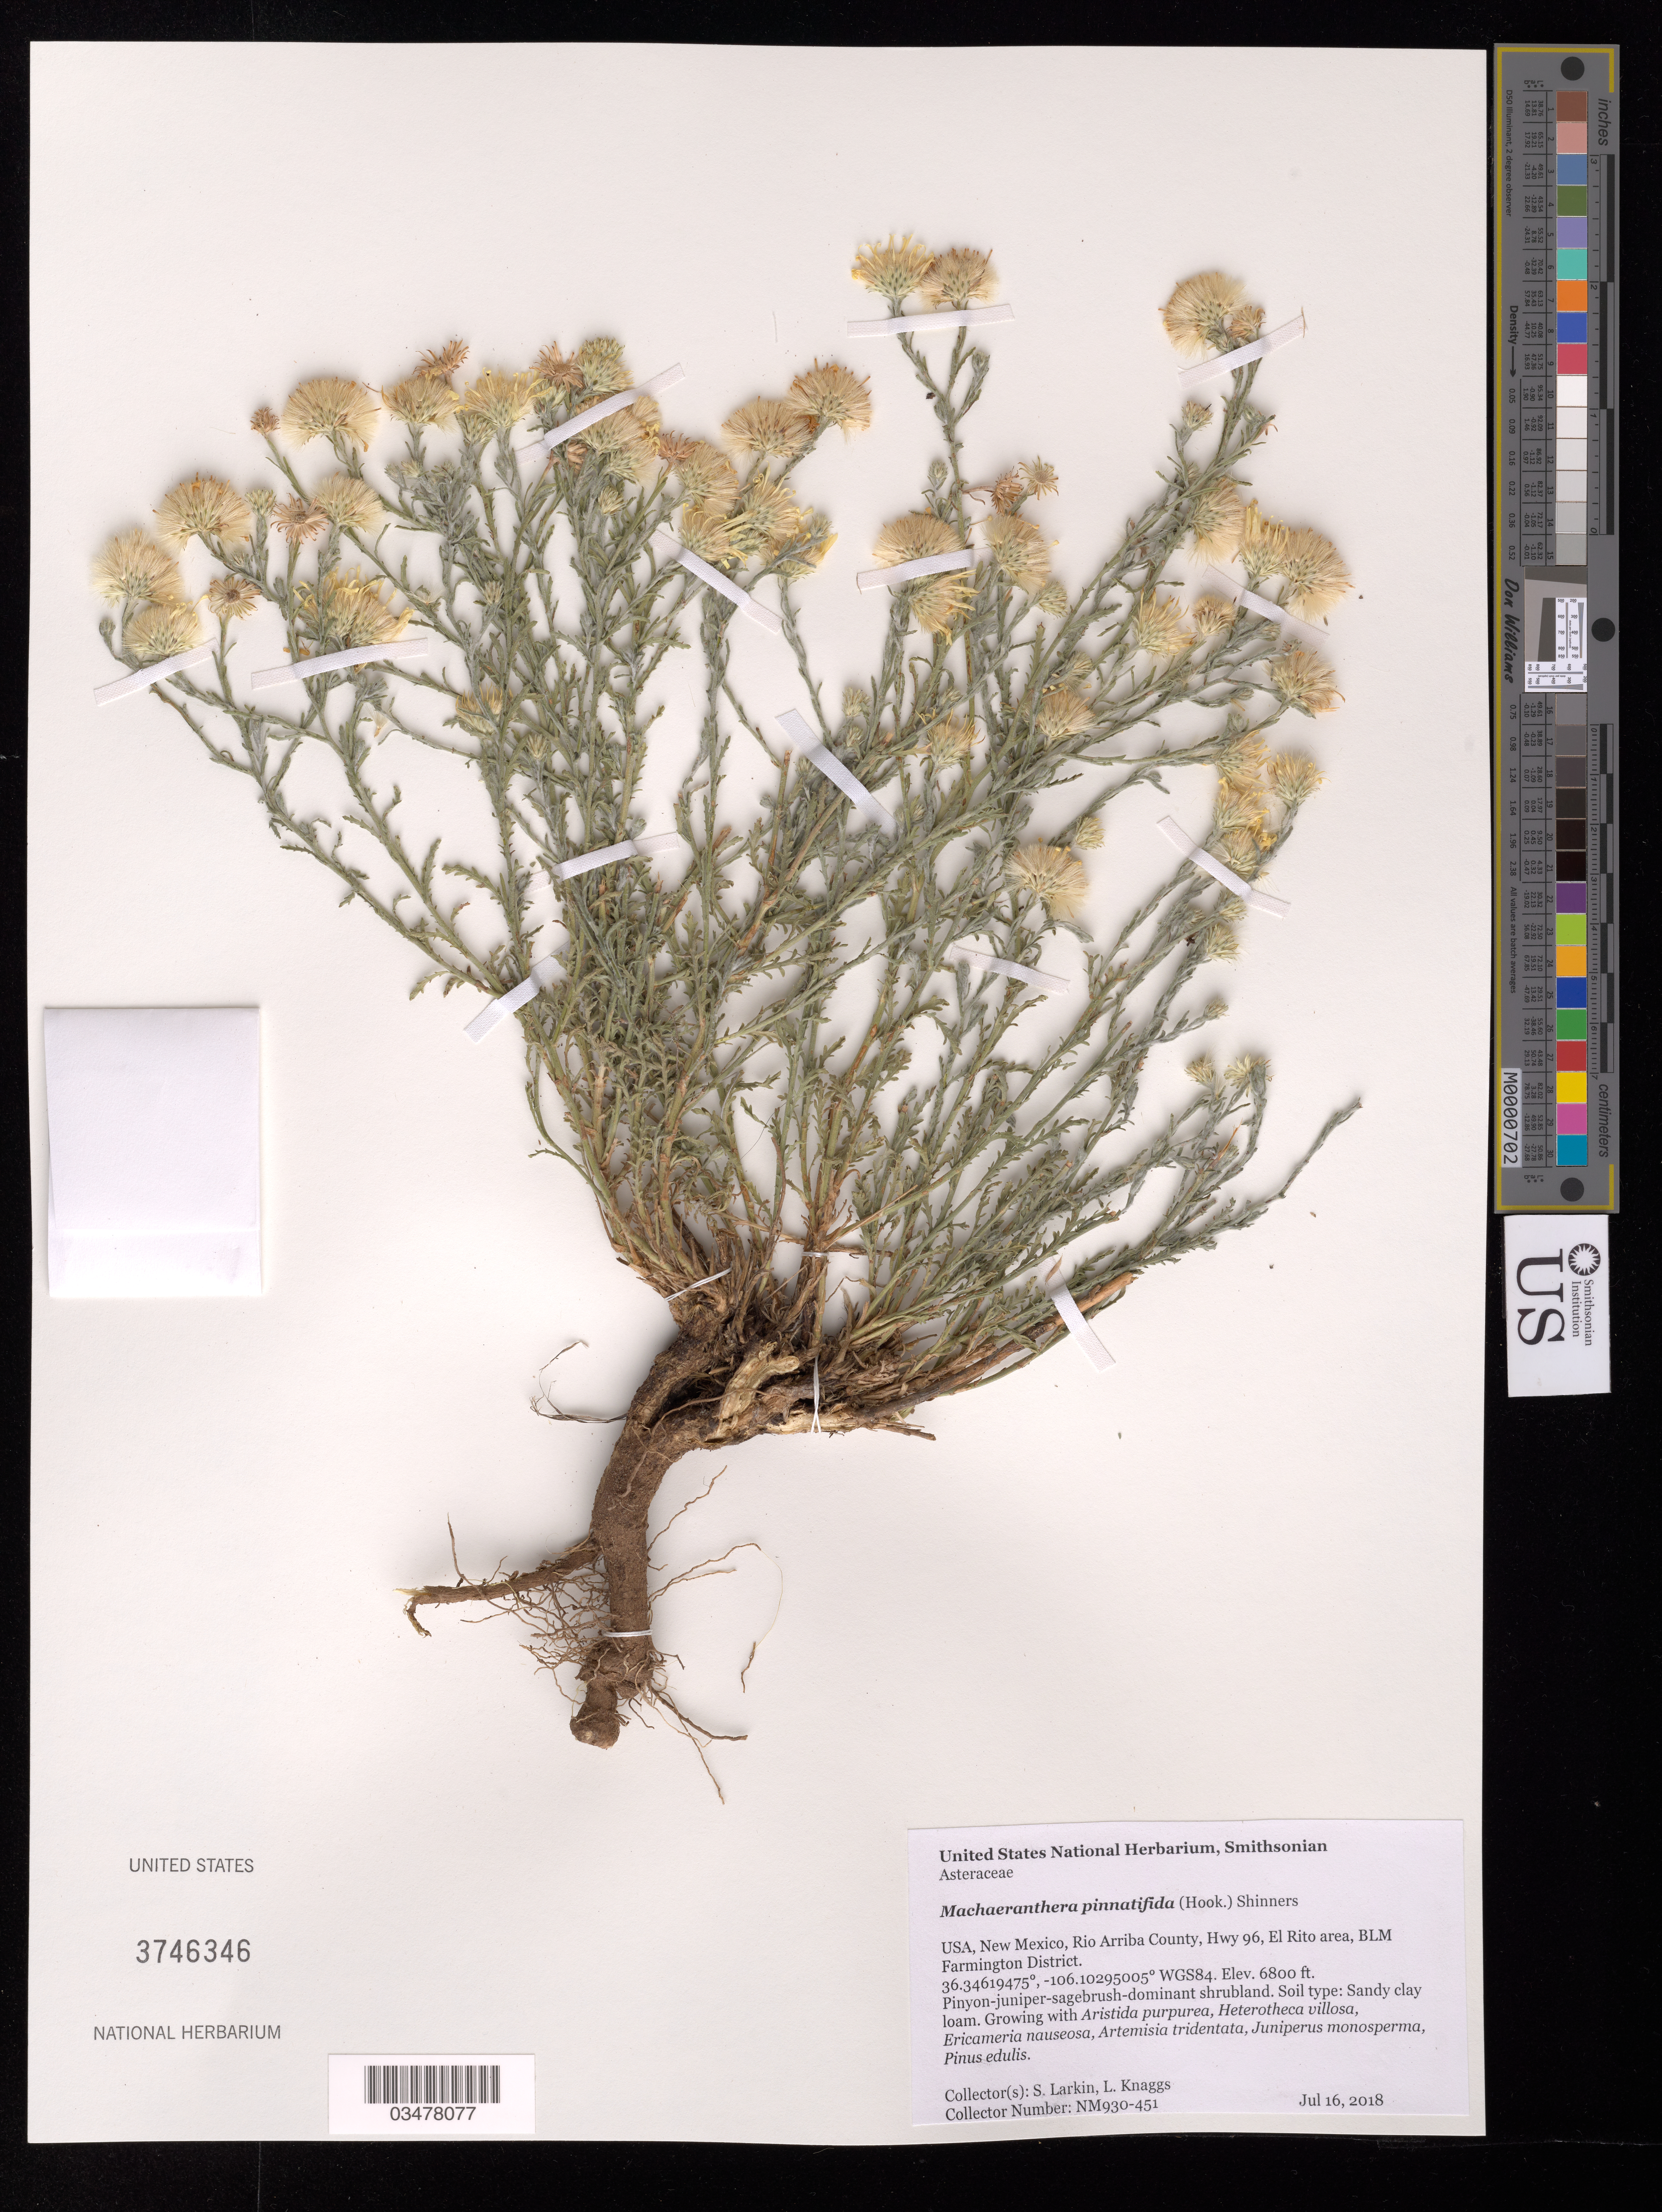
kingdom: Plantae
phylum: Tracheophyta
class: Magnoliopsida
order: Asterales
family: Asteraceae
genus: Machaeranthera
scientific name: Machaeranthera pinnatifida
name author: (Hook.) Shinners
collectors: S. Larkin & L. Knaggs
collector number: NM930-451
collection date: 2018-07-16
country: United States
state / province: New Mexico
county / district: Rio Arriba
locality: El Rito, Hwy 96 Roadside. BLM Farmington District.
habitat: Sandy clay loam. Pinyon-juniper-sagebrush-dominant shrubland. With Aristida purpurea, Heterotheca villosa, Ericameria nauseosa, Artemisia tridentata, etc.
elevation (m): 2073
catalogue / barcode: US 3746346